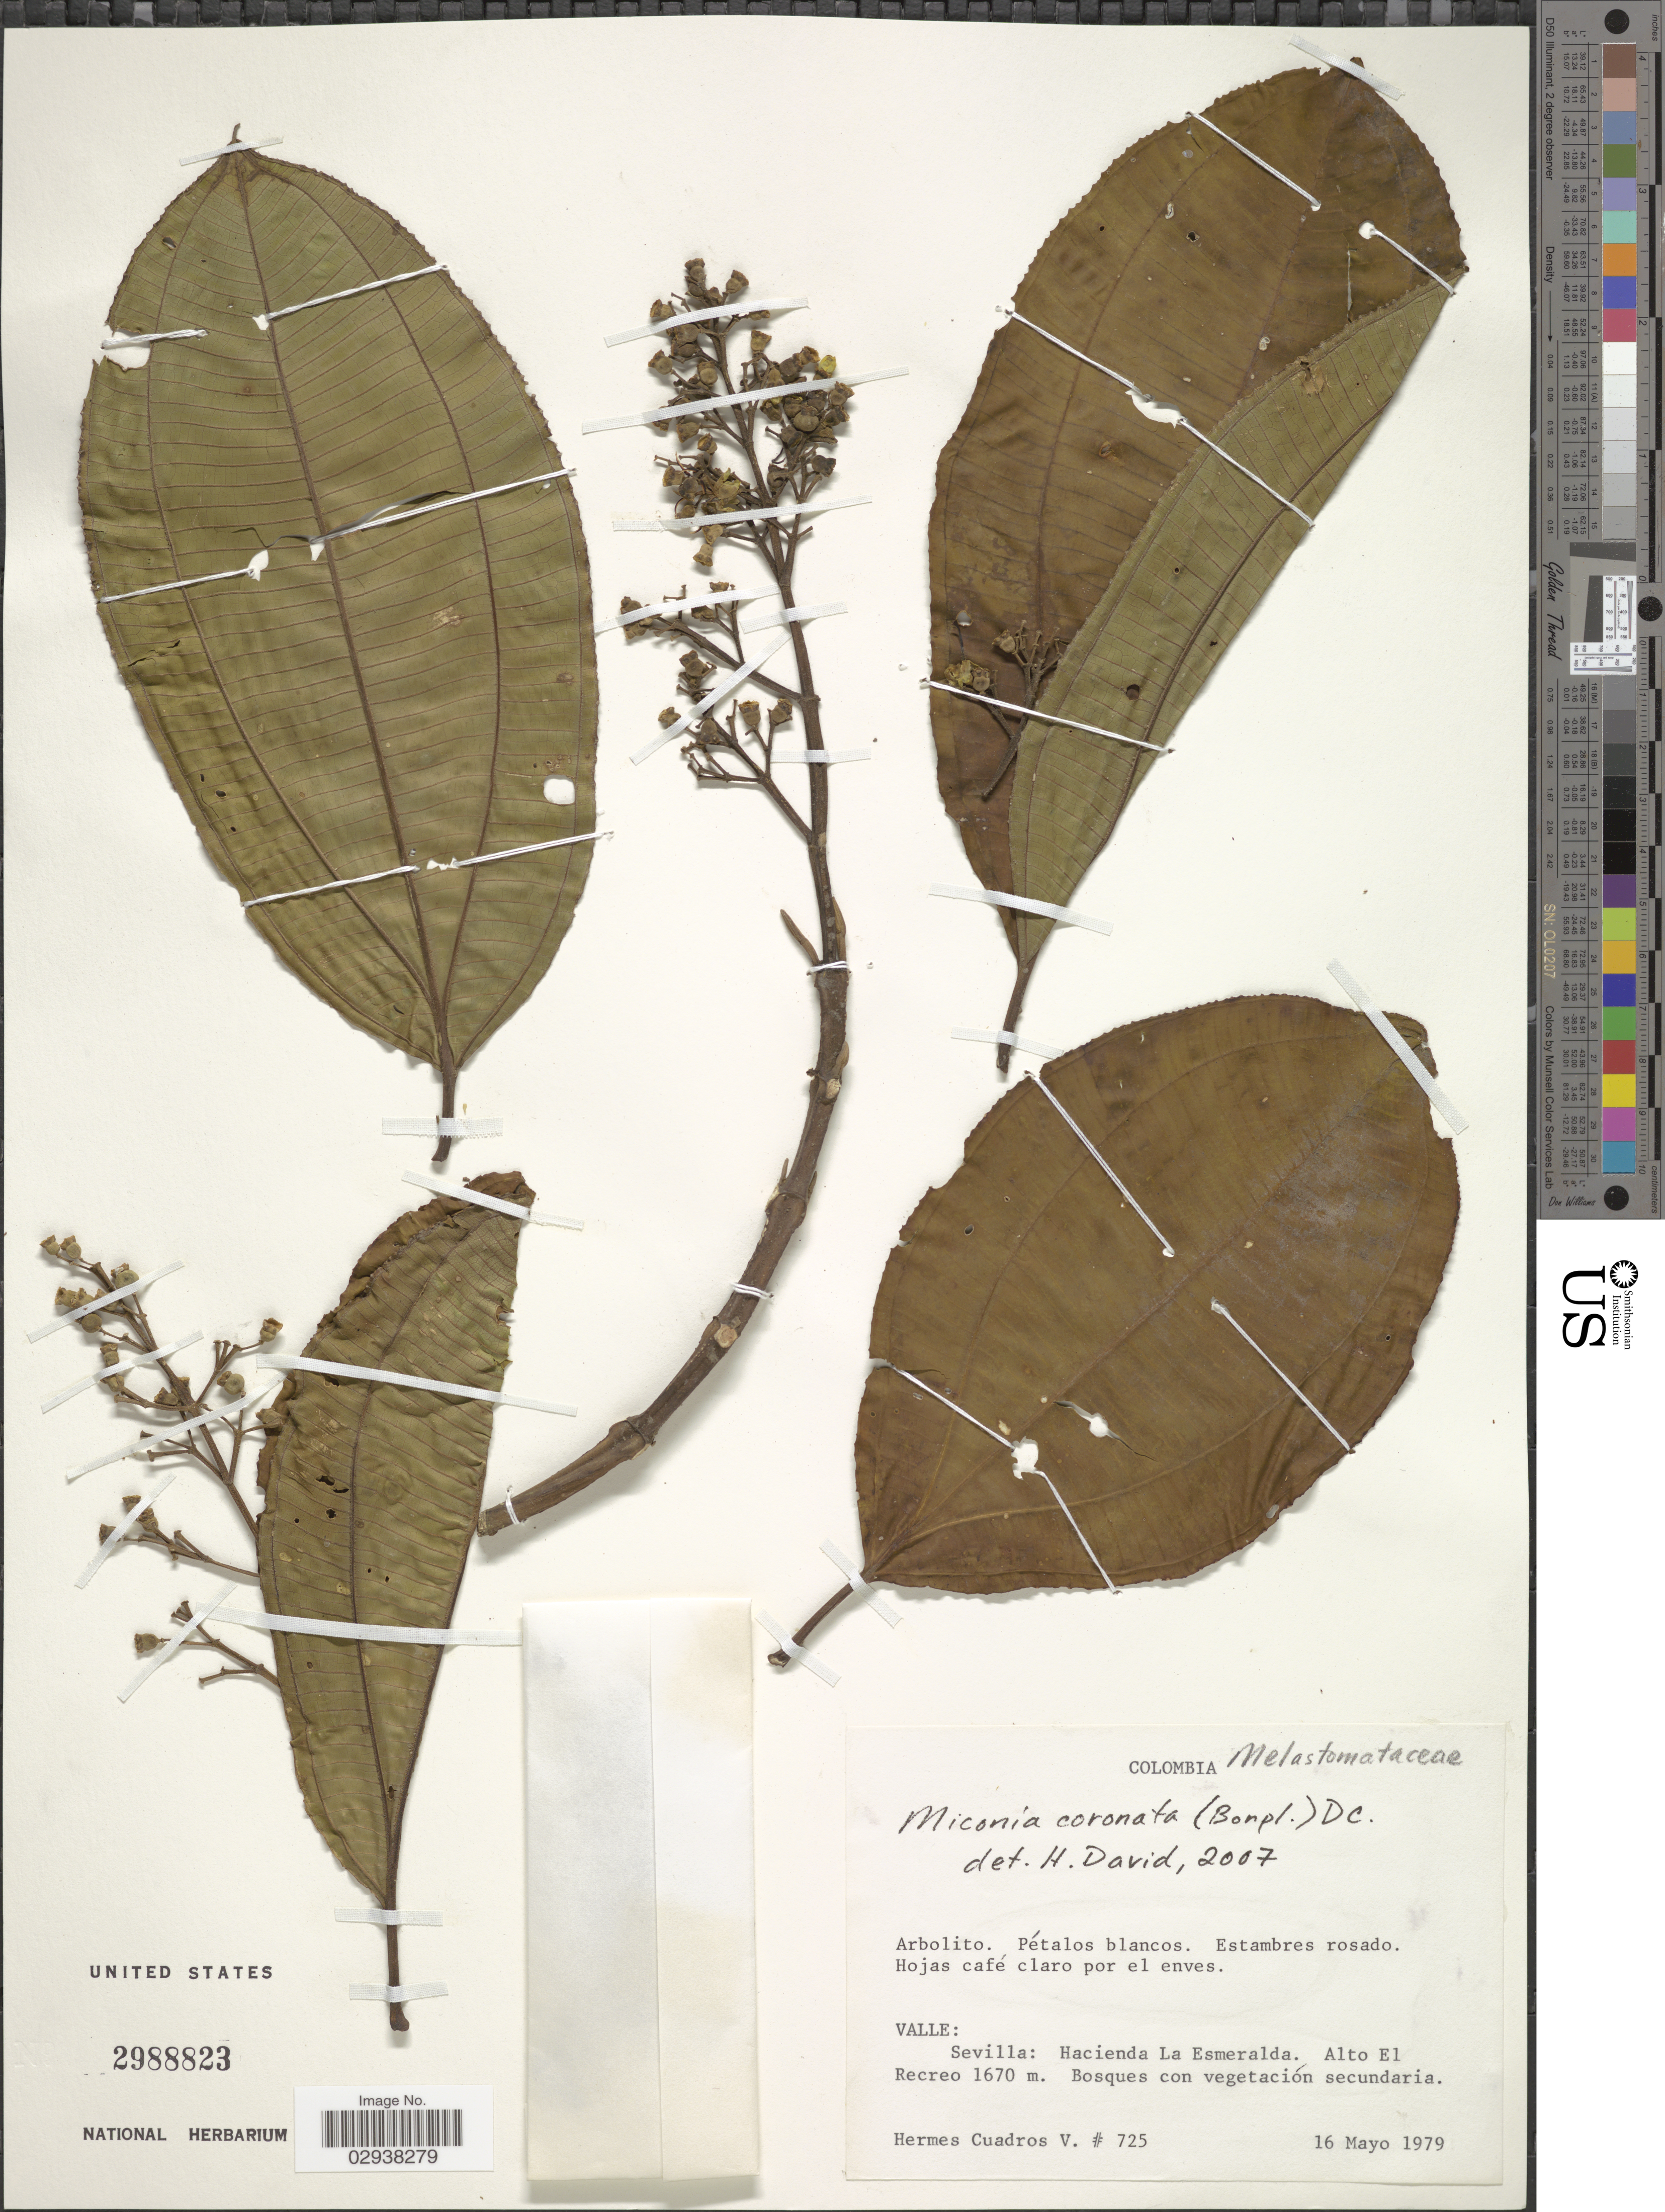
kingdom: Plantae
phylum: Tracheophyta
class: Magnoliopsida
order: Myrtales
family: Melastomataceae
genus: Miconia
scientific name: Miconia coronata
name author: (Bonpl.) DC.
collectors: H. Cuadros V.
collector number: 725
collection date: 1979-05-16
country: Colombia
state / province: Valle del Cauca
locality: Valle. Sevilla: Hacienda La Esmeralda. Alto El Recreo.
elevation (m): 1670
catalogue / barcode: US 2988823